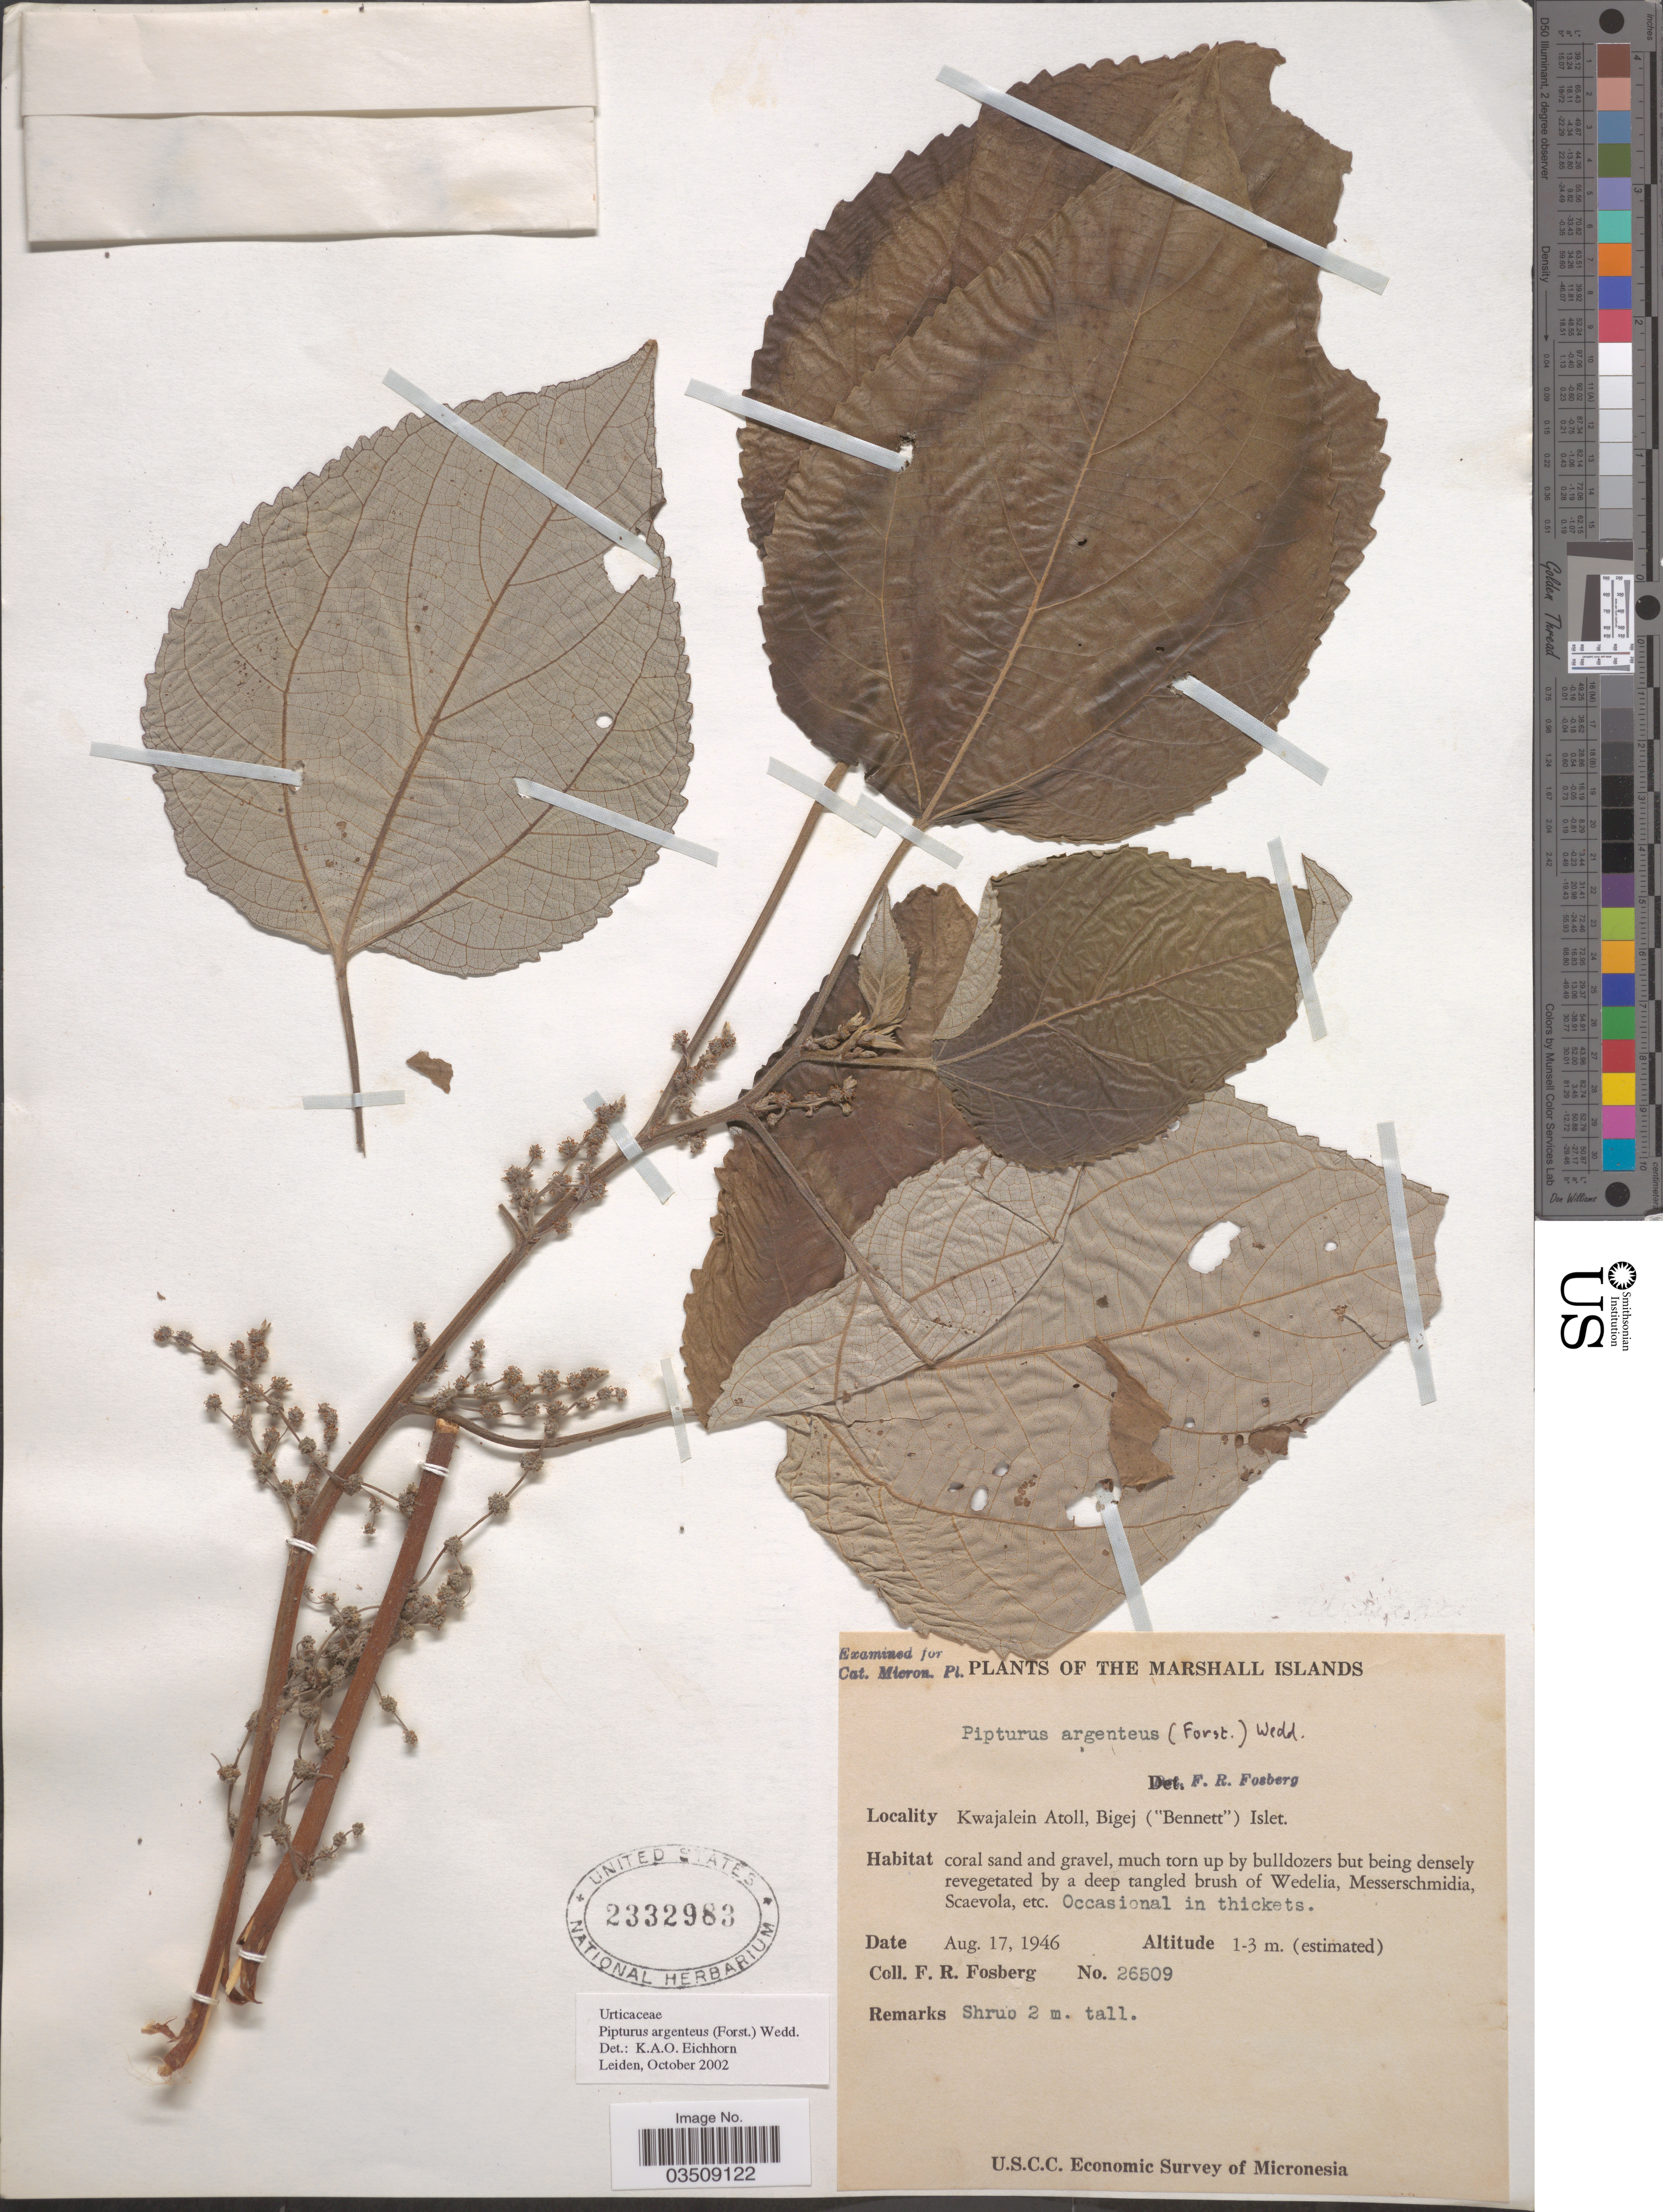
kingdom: Plantae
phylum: Tracheophyta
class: Magnoliopsida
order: Rosales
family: Urticaceae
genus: Pipturus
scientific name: Pipturus argenteus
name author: (G. Forst.) Wedd.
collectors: F. R. Fosberg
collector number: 26509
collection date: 1946-08-17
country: Marshall Islands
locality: Kwajalein Atoll. Bigej ("Bennett") Islet.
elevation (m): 1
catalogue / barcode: US 2332983